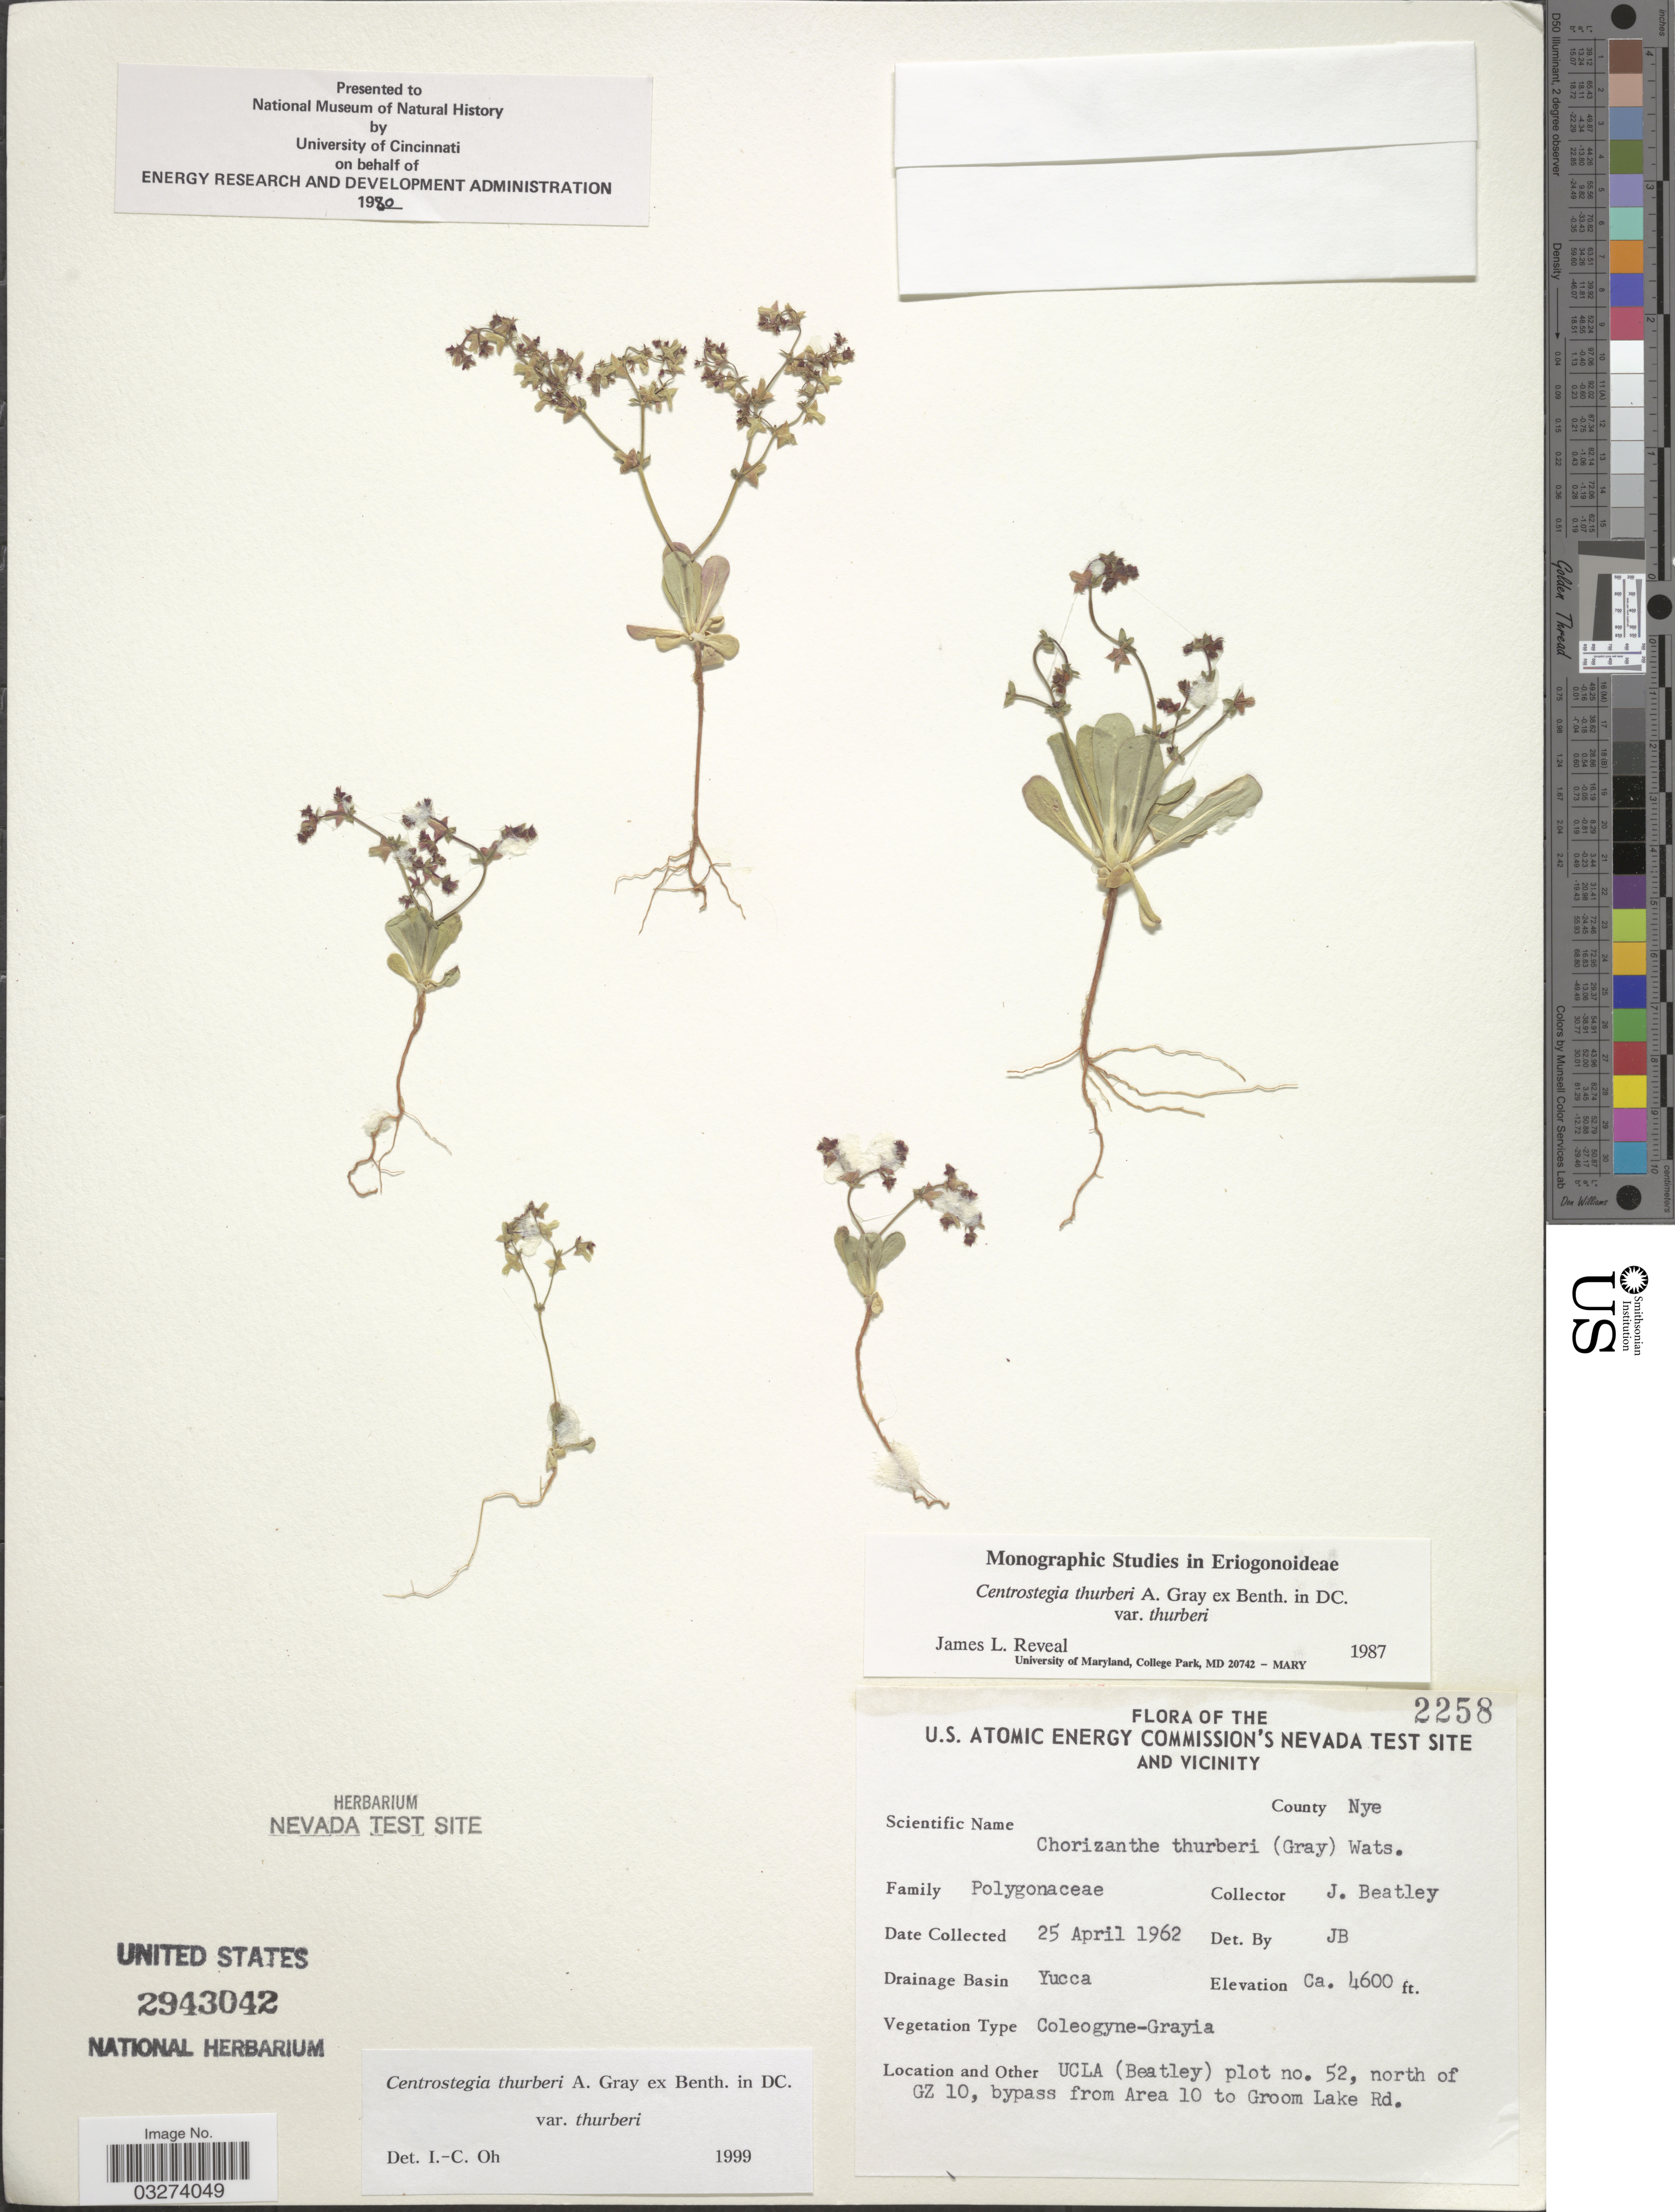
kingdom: Plantae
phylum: Tracheophyta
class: Magnoliopsida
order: Caryophyllales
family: Polygonaceae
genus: Centrostegia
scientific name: Centrostegia thurberi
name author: A. Gray ex Benth.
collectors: J. C. Beatley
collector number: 2258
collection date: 1962-04-25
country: United States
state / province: Nevada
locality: U.S. Atomic Energy Commission's Nevada Test Site and Vicinity. County Nye. Drainage Basin Yucca. UCLA (Beatley) plot no. 52, north of GZ 10, bypass from Area 10 to Groom Lake Rd.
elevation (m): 1402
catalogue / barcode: US 2943042